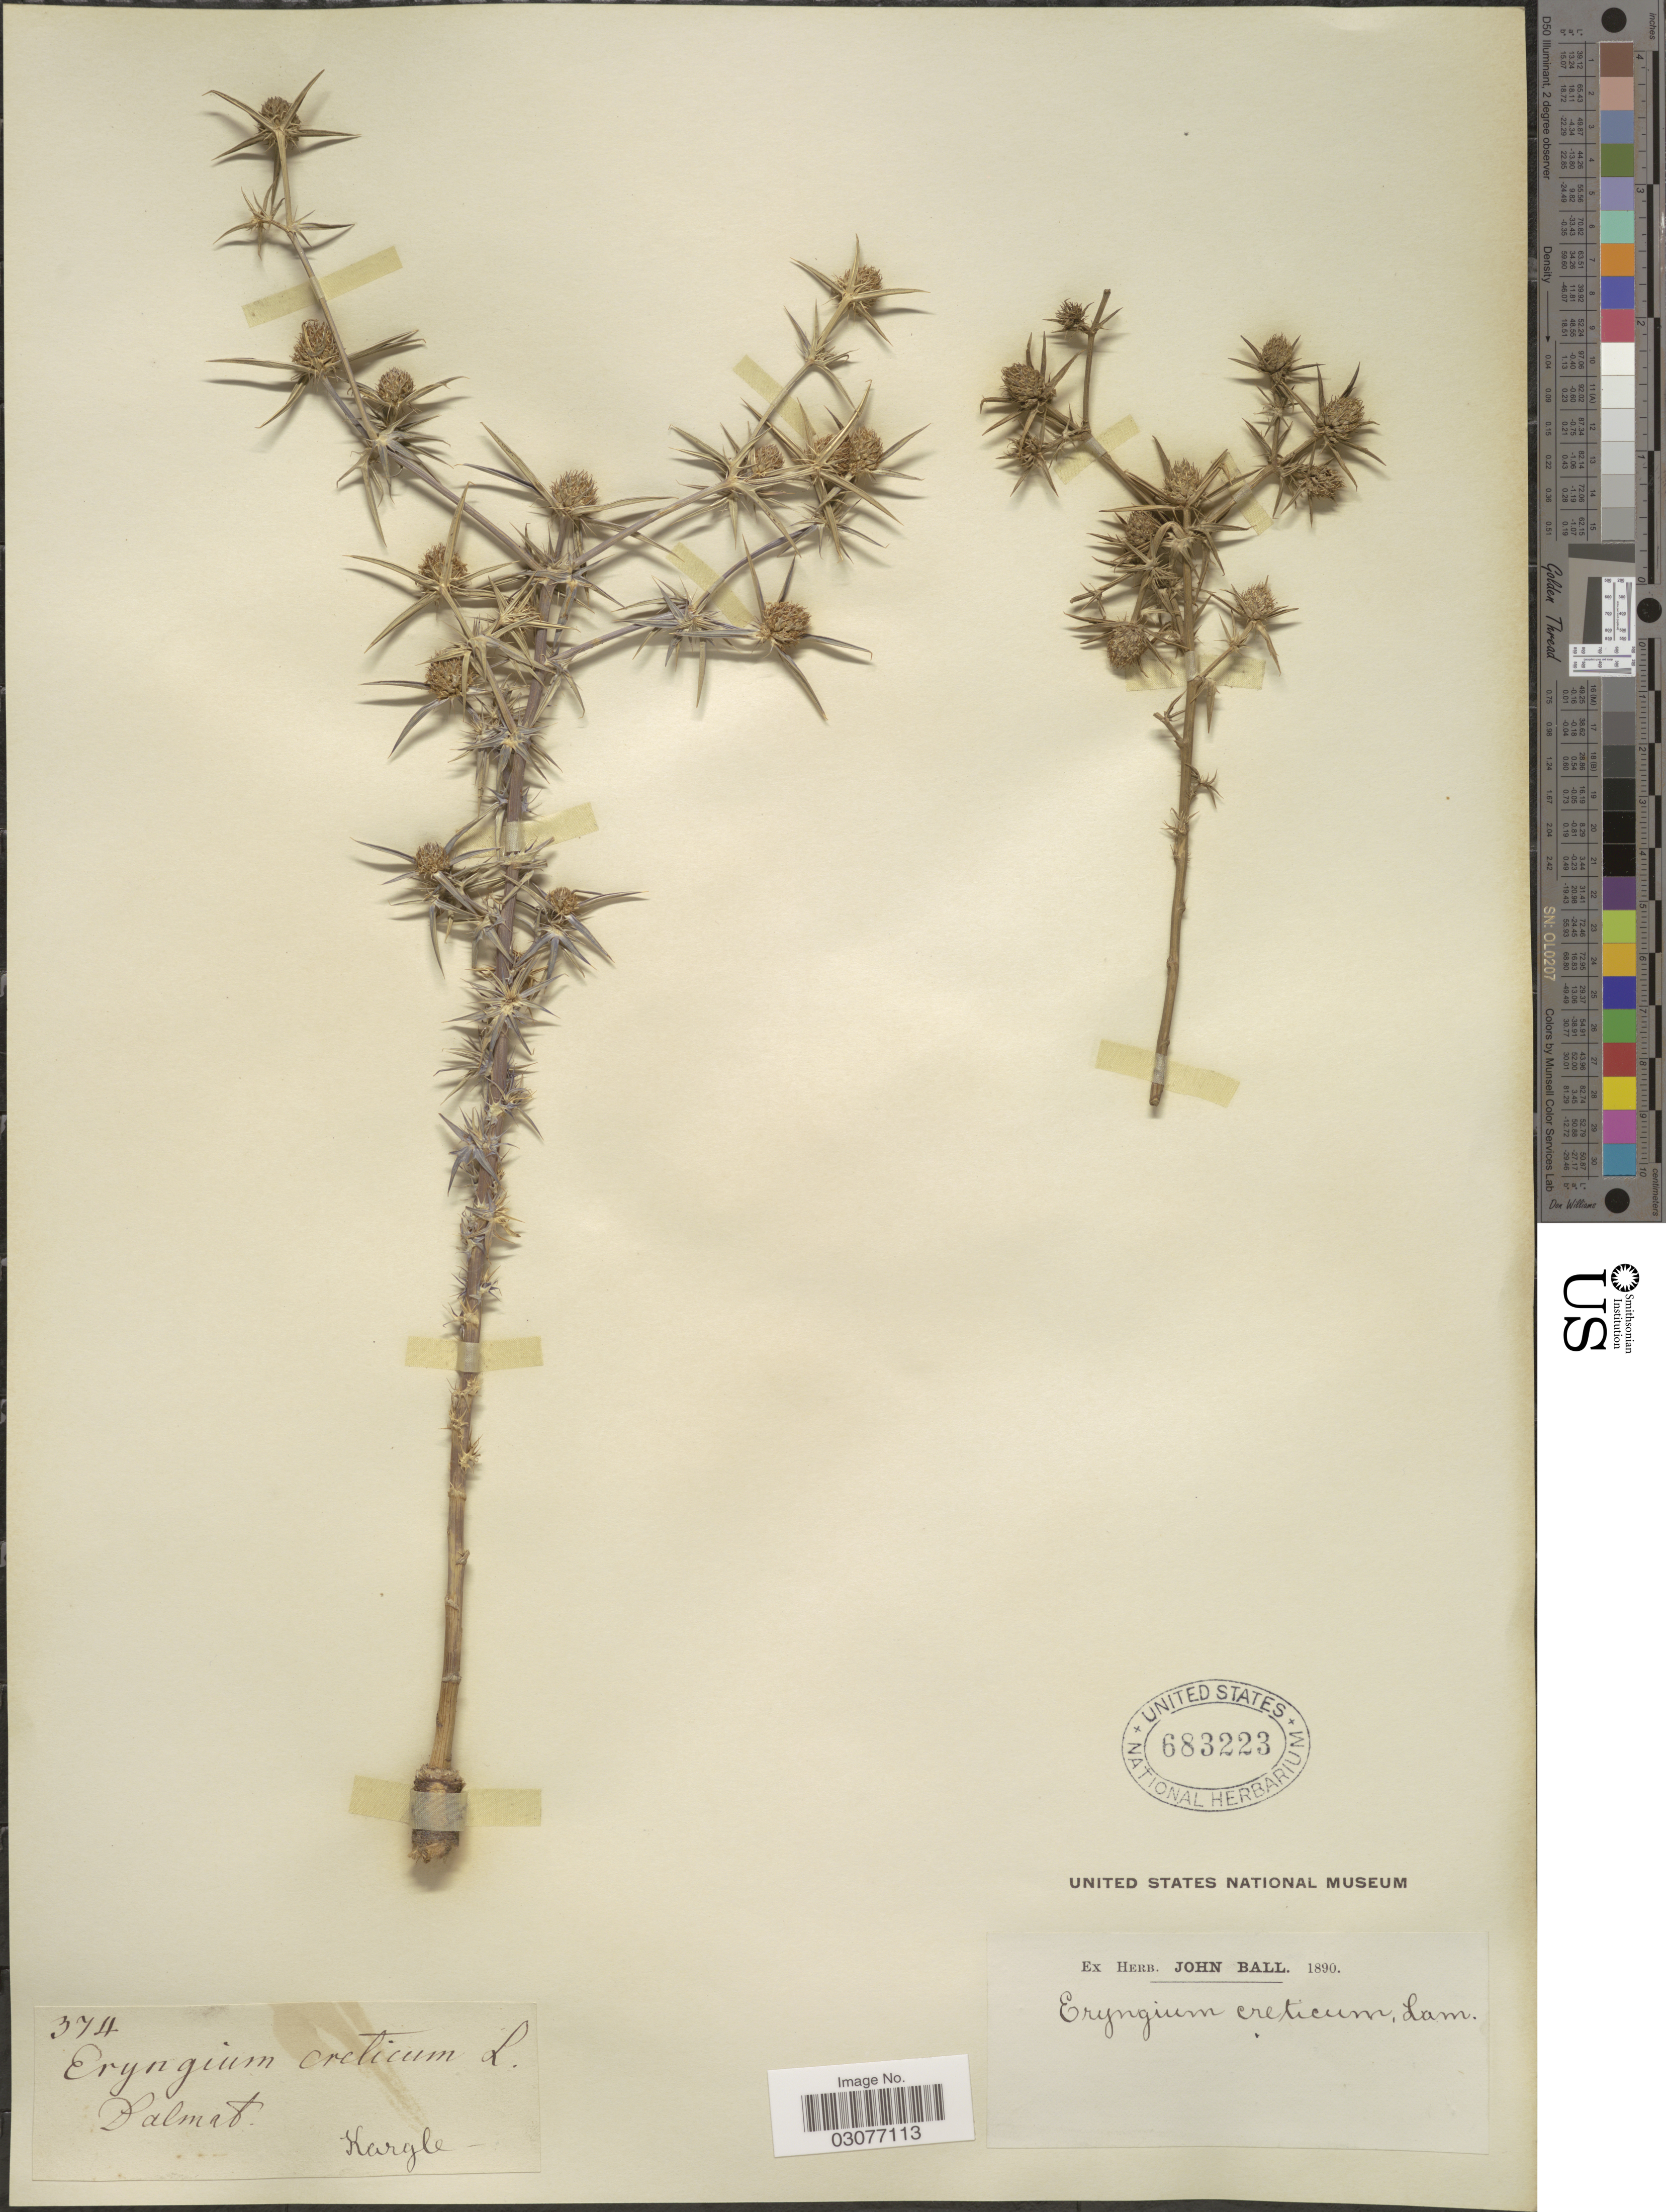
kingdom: Plantae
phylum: Tracheophyta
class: Magnoliopsida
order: Apiales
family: Apiaceae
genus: Eryngium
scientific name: Eryngium creticum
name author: Lam.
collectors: Kargle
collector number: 374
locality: Dalmat.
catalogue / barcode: US 683223